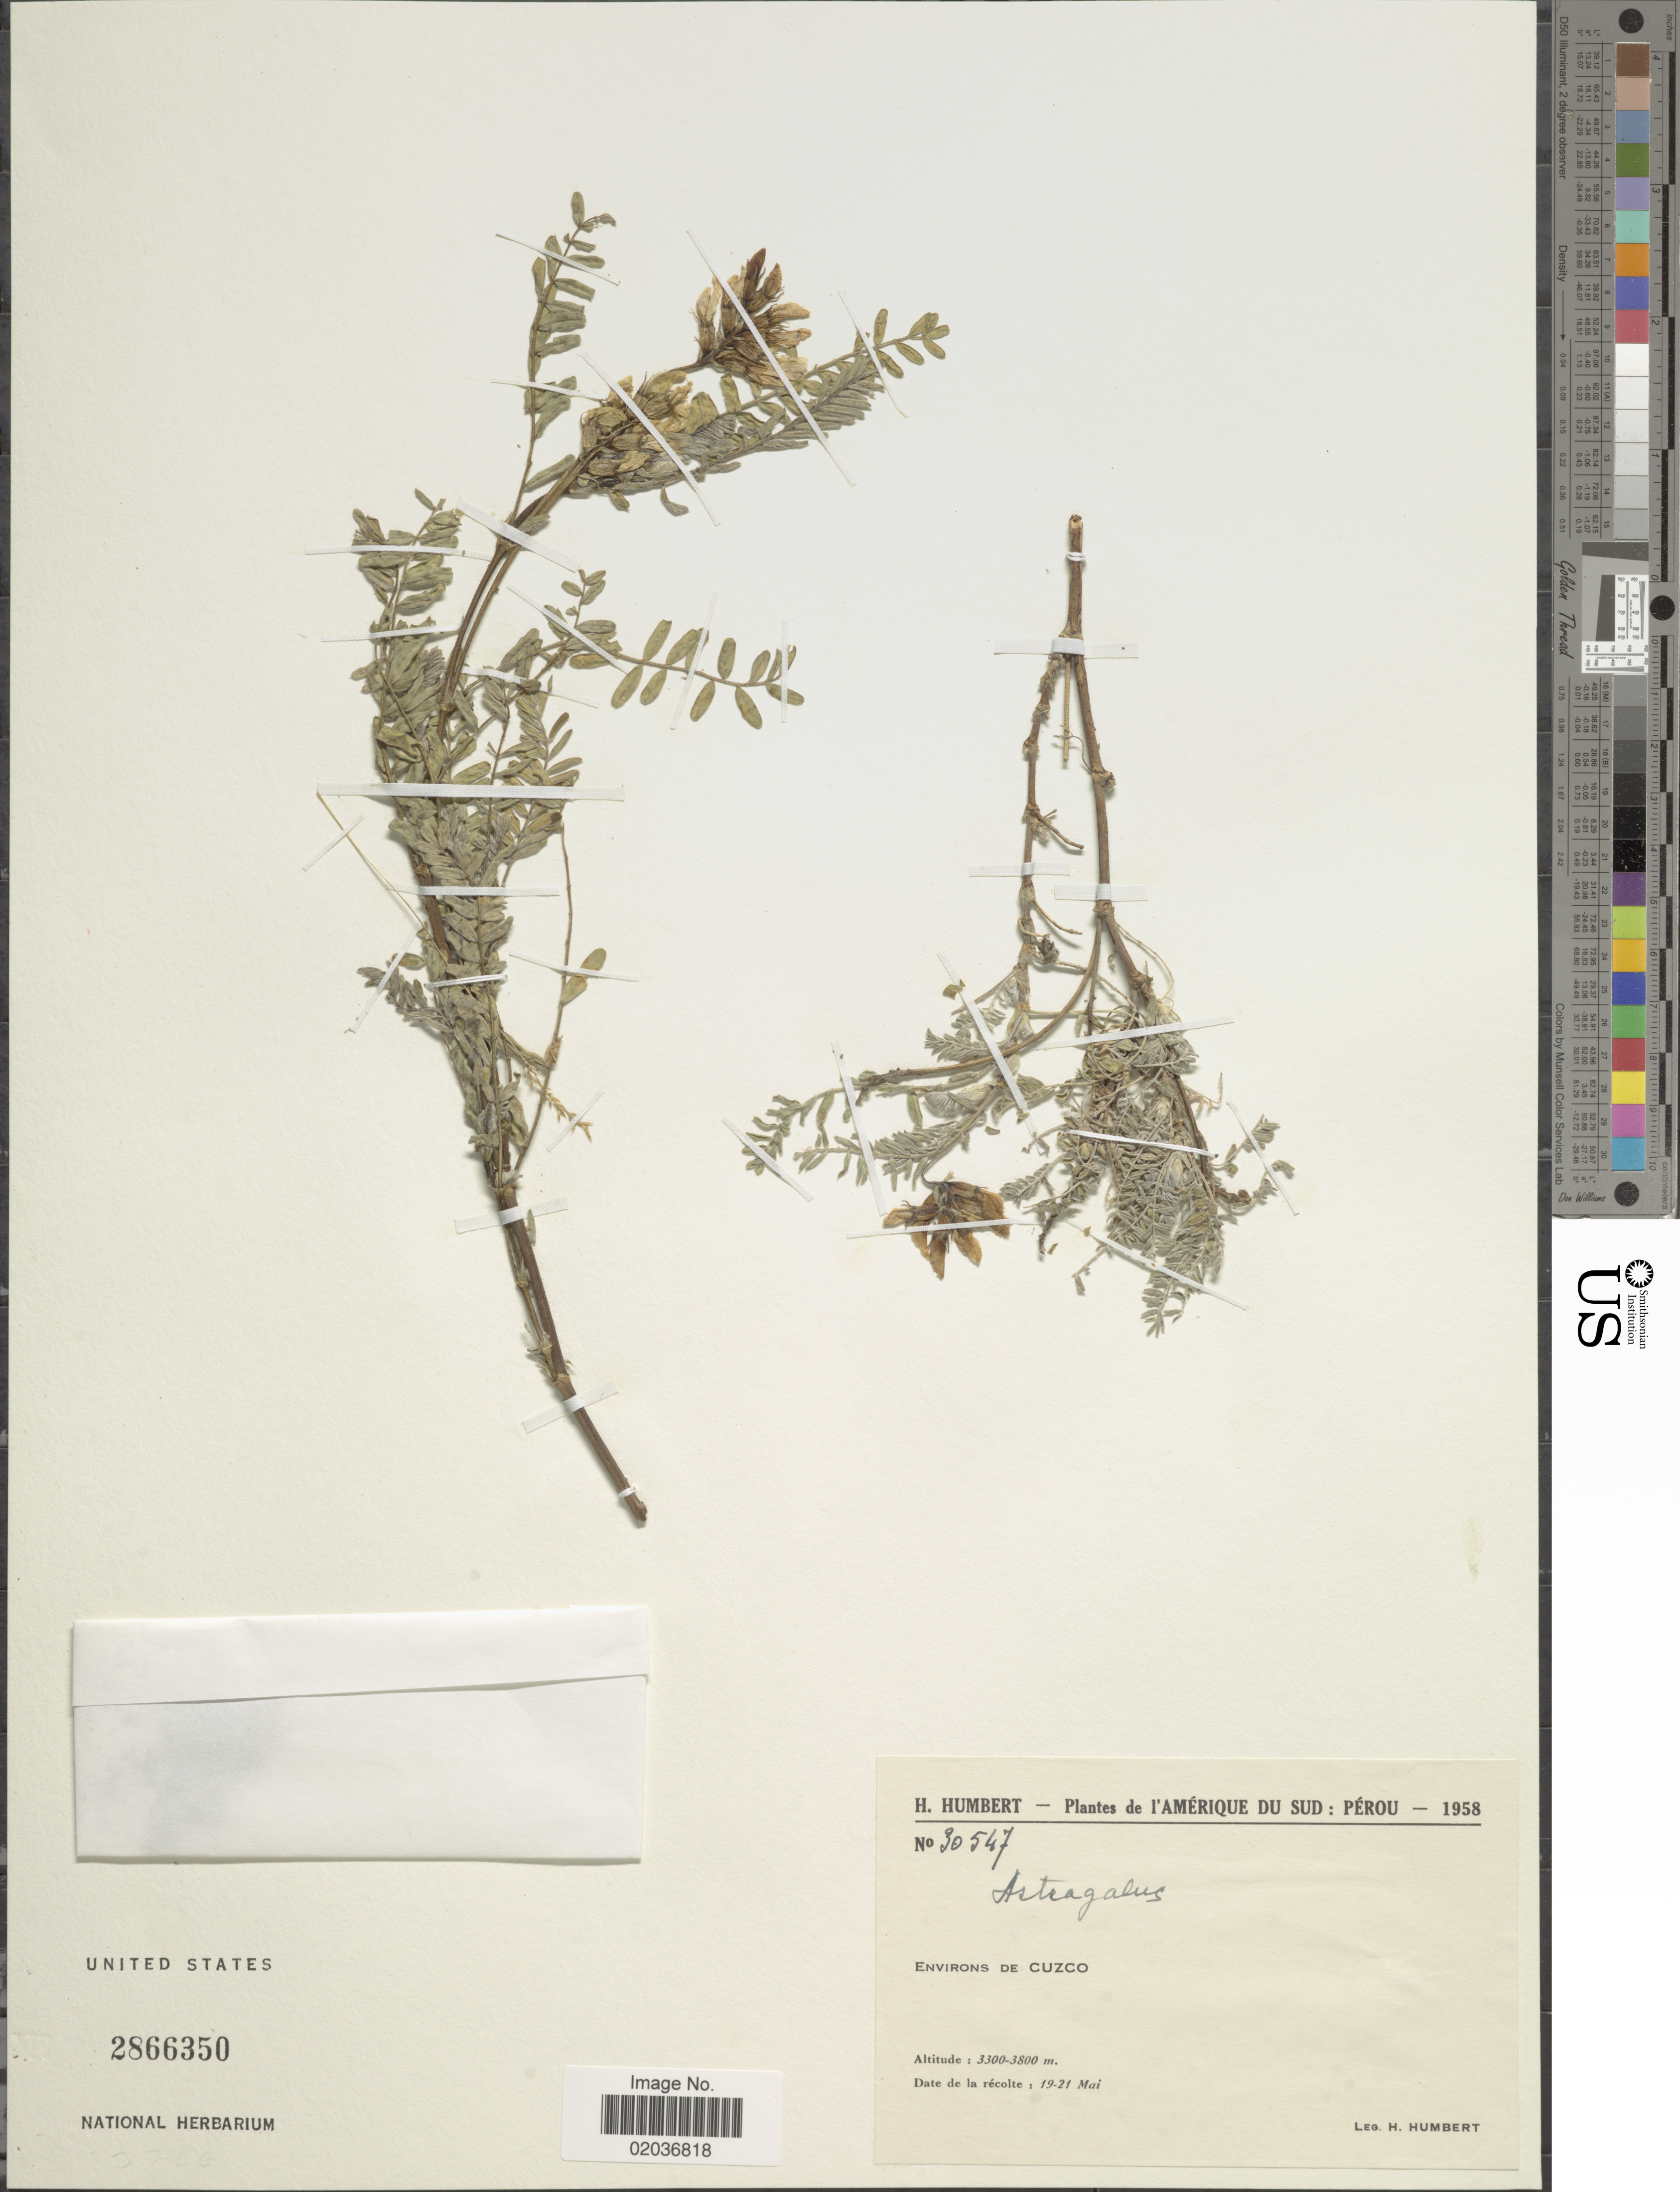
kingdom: Plantae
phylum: Tracheophyta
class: Magnoliopsida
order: Fabales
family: Fabaceae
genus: Astragalus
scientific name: Astragalus sp.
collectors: H. Humbert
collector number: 30547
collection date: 1958-05-19/1958-05-21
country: Peru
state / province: Cusco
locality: Environs de Cuzco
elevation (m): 3300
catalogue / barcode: US 2866350